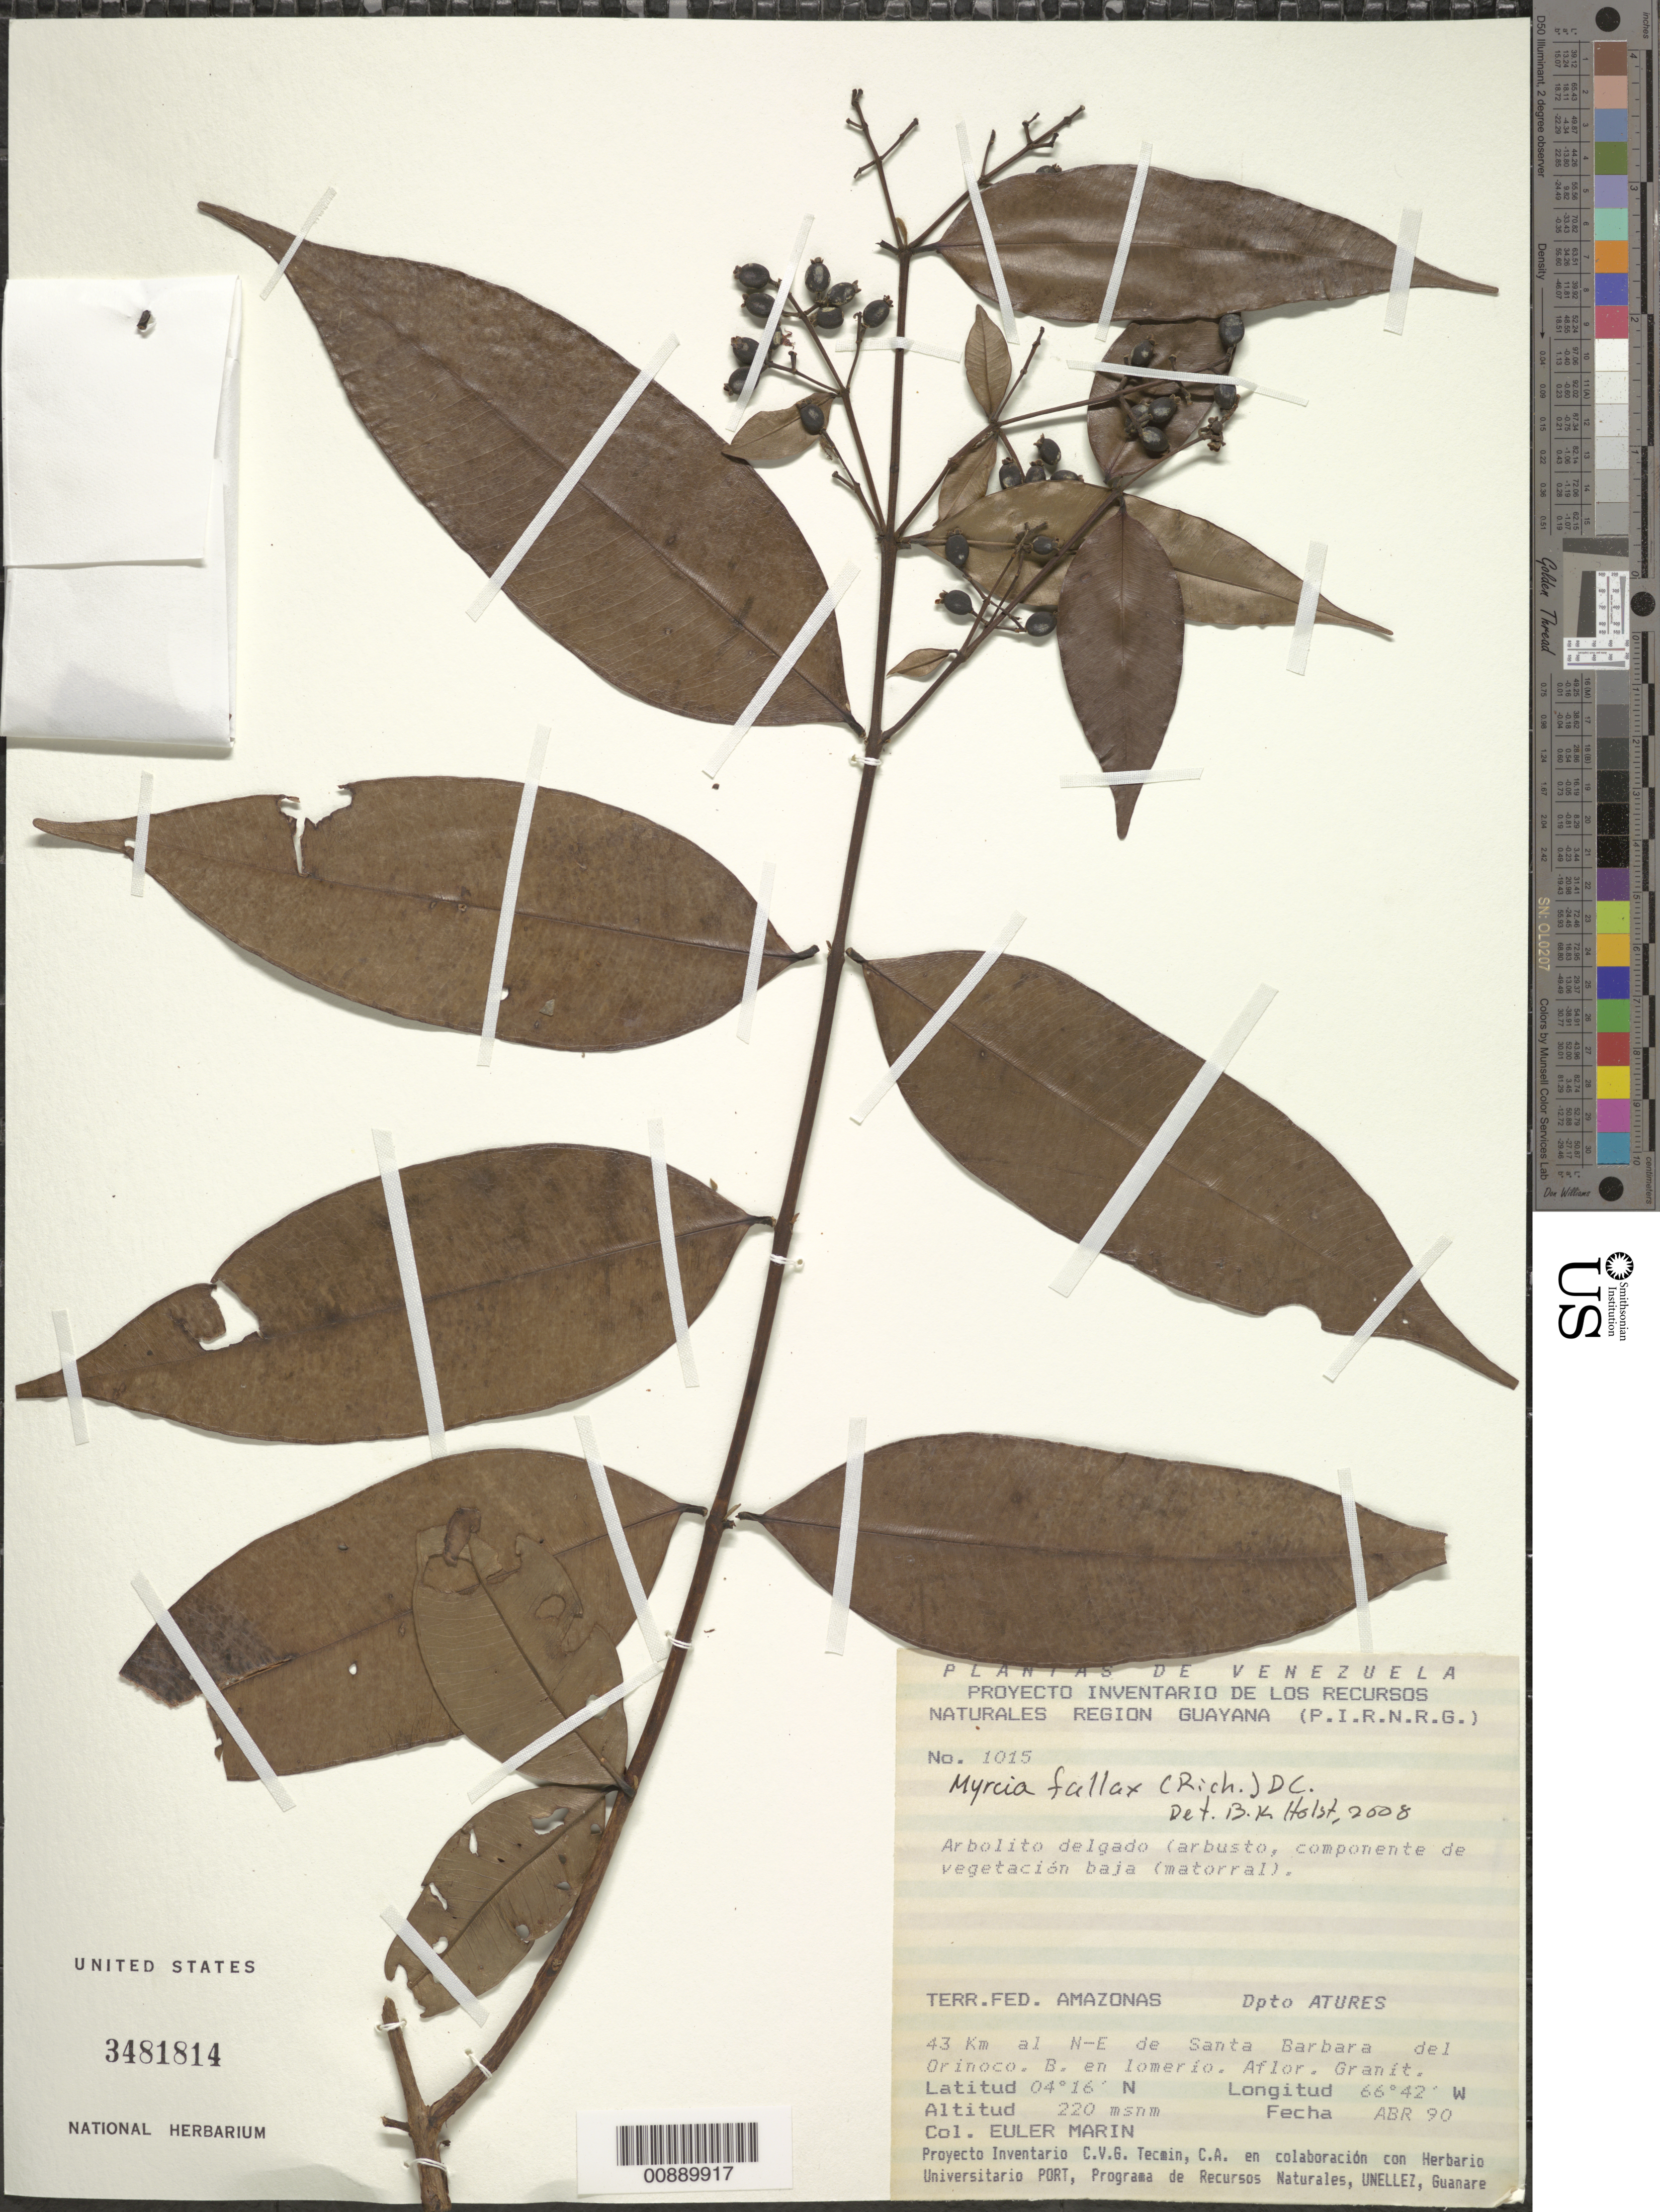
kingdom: Plantae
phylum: Tracheophyta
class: Magnoliopsida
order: Myrtales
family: Myrtaceae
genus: Myrcia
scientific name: Myrcia fallax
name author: (Rich.) DC.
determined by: Holst, Bruce K.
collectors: E. Marin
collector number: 1015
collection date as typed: Apr-90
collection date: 1990-04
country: Venezuela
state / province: Amazonas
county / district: Atures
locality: Santa Barbara del Orinoco, 43 km al NE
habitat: Vegetación baja matorral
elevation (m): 220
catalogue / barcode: US 3481814